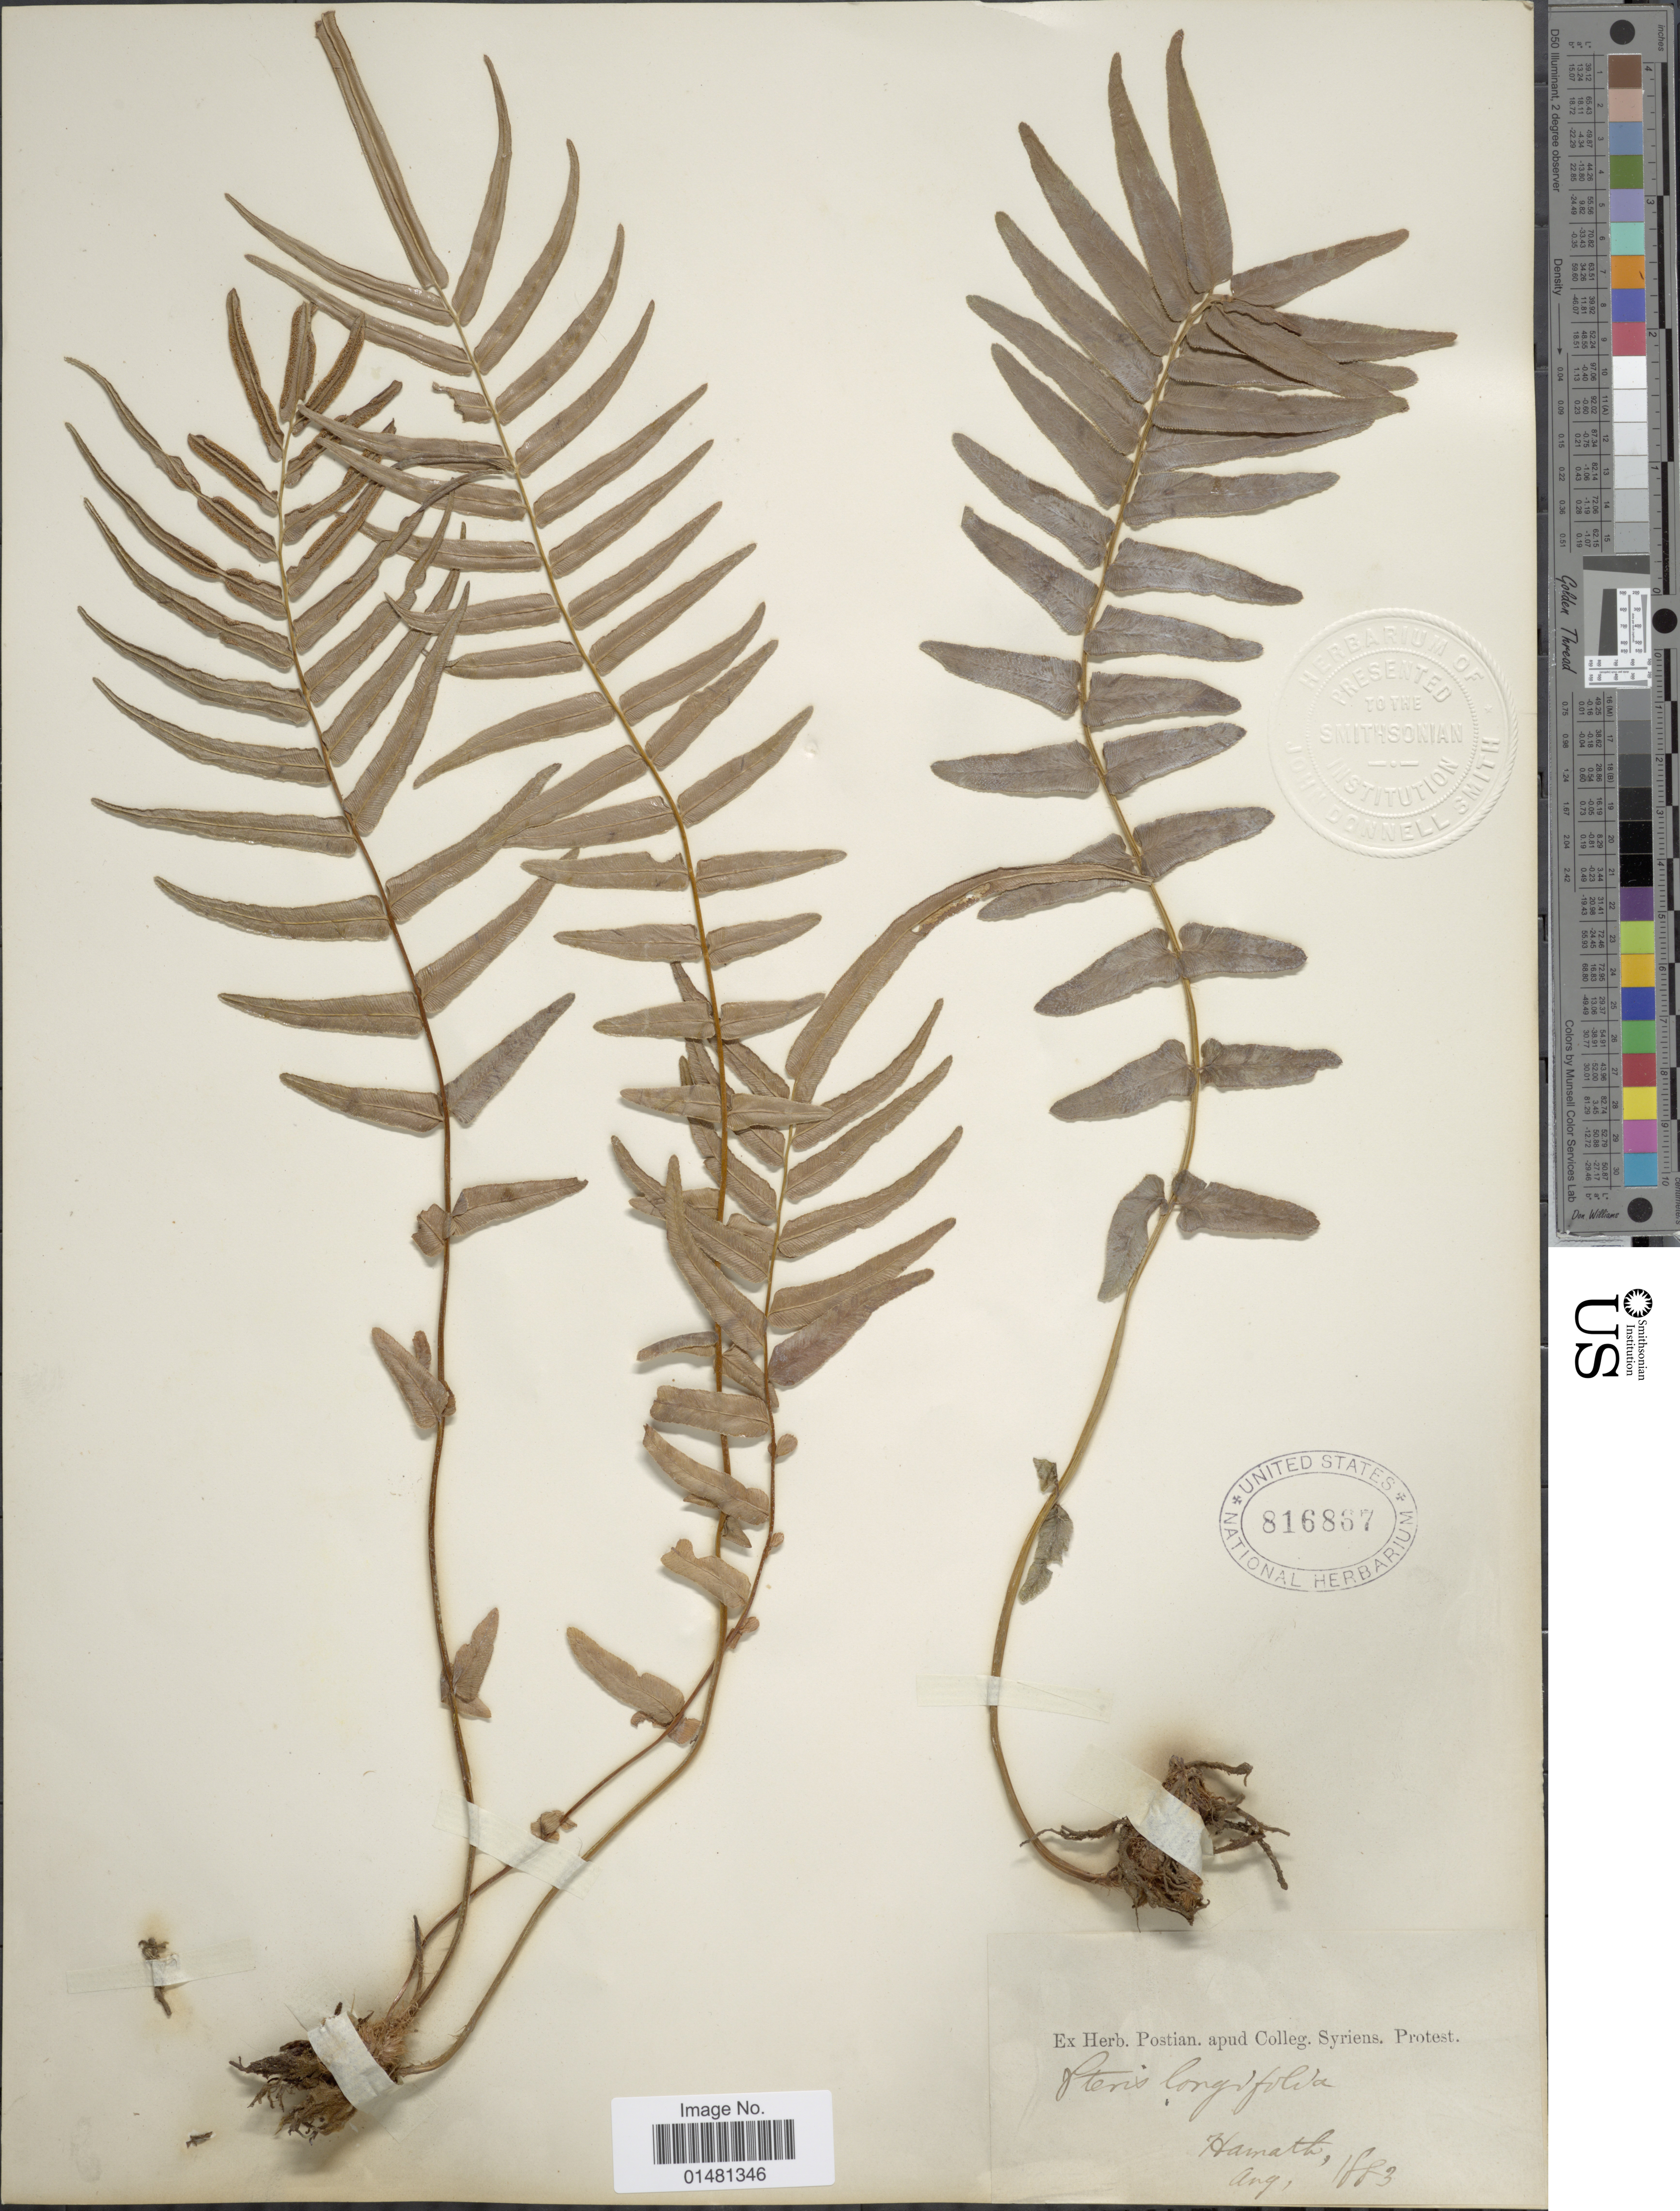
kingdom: Plantae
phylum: Tracheophyta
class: Polypodiopsida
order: Polypodiales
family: Pteridaceae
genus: Pteris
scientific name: Pteris vittata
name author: L.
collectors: ex herb. Postian. apud Colleg. Syriens. Protest. USE "Fannie P. A. Shepard" (10308853) AS PRIMARY COLLECTOR INSTEAD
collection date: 1883-08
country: Syria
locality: Hamath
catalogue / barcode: US 816867